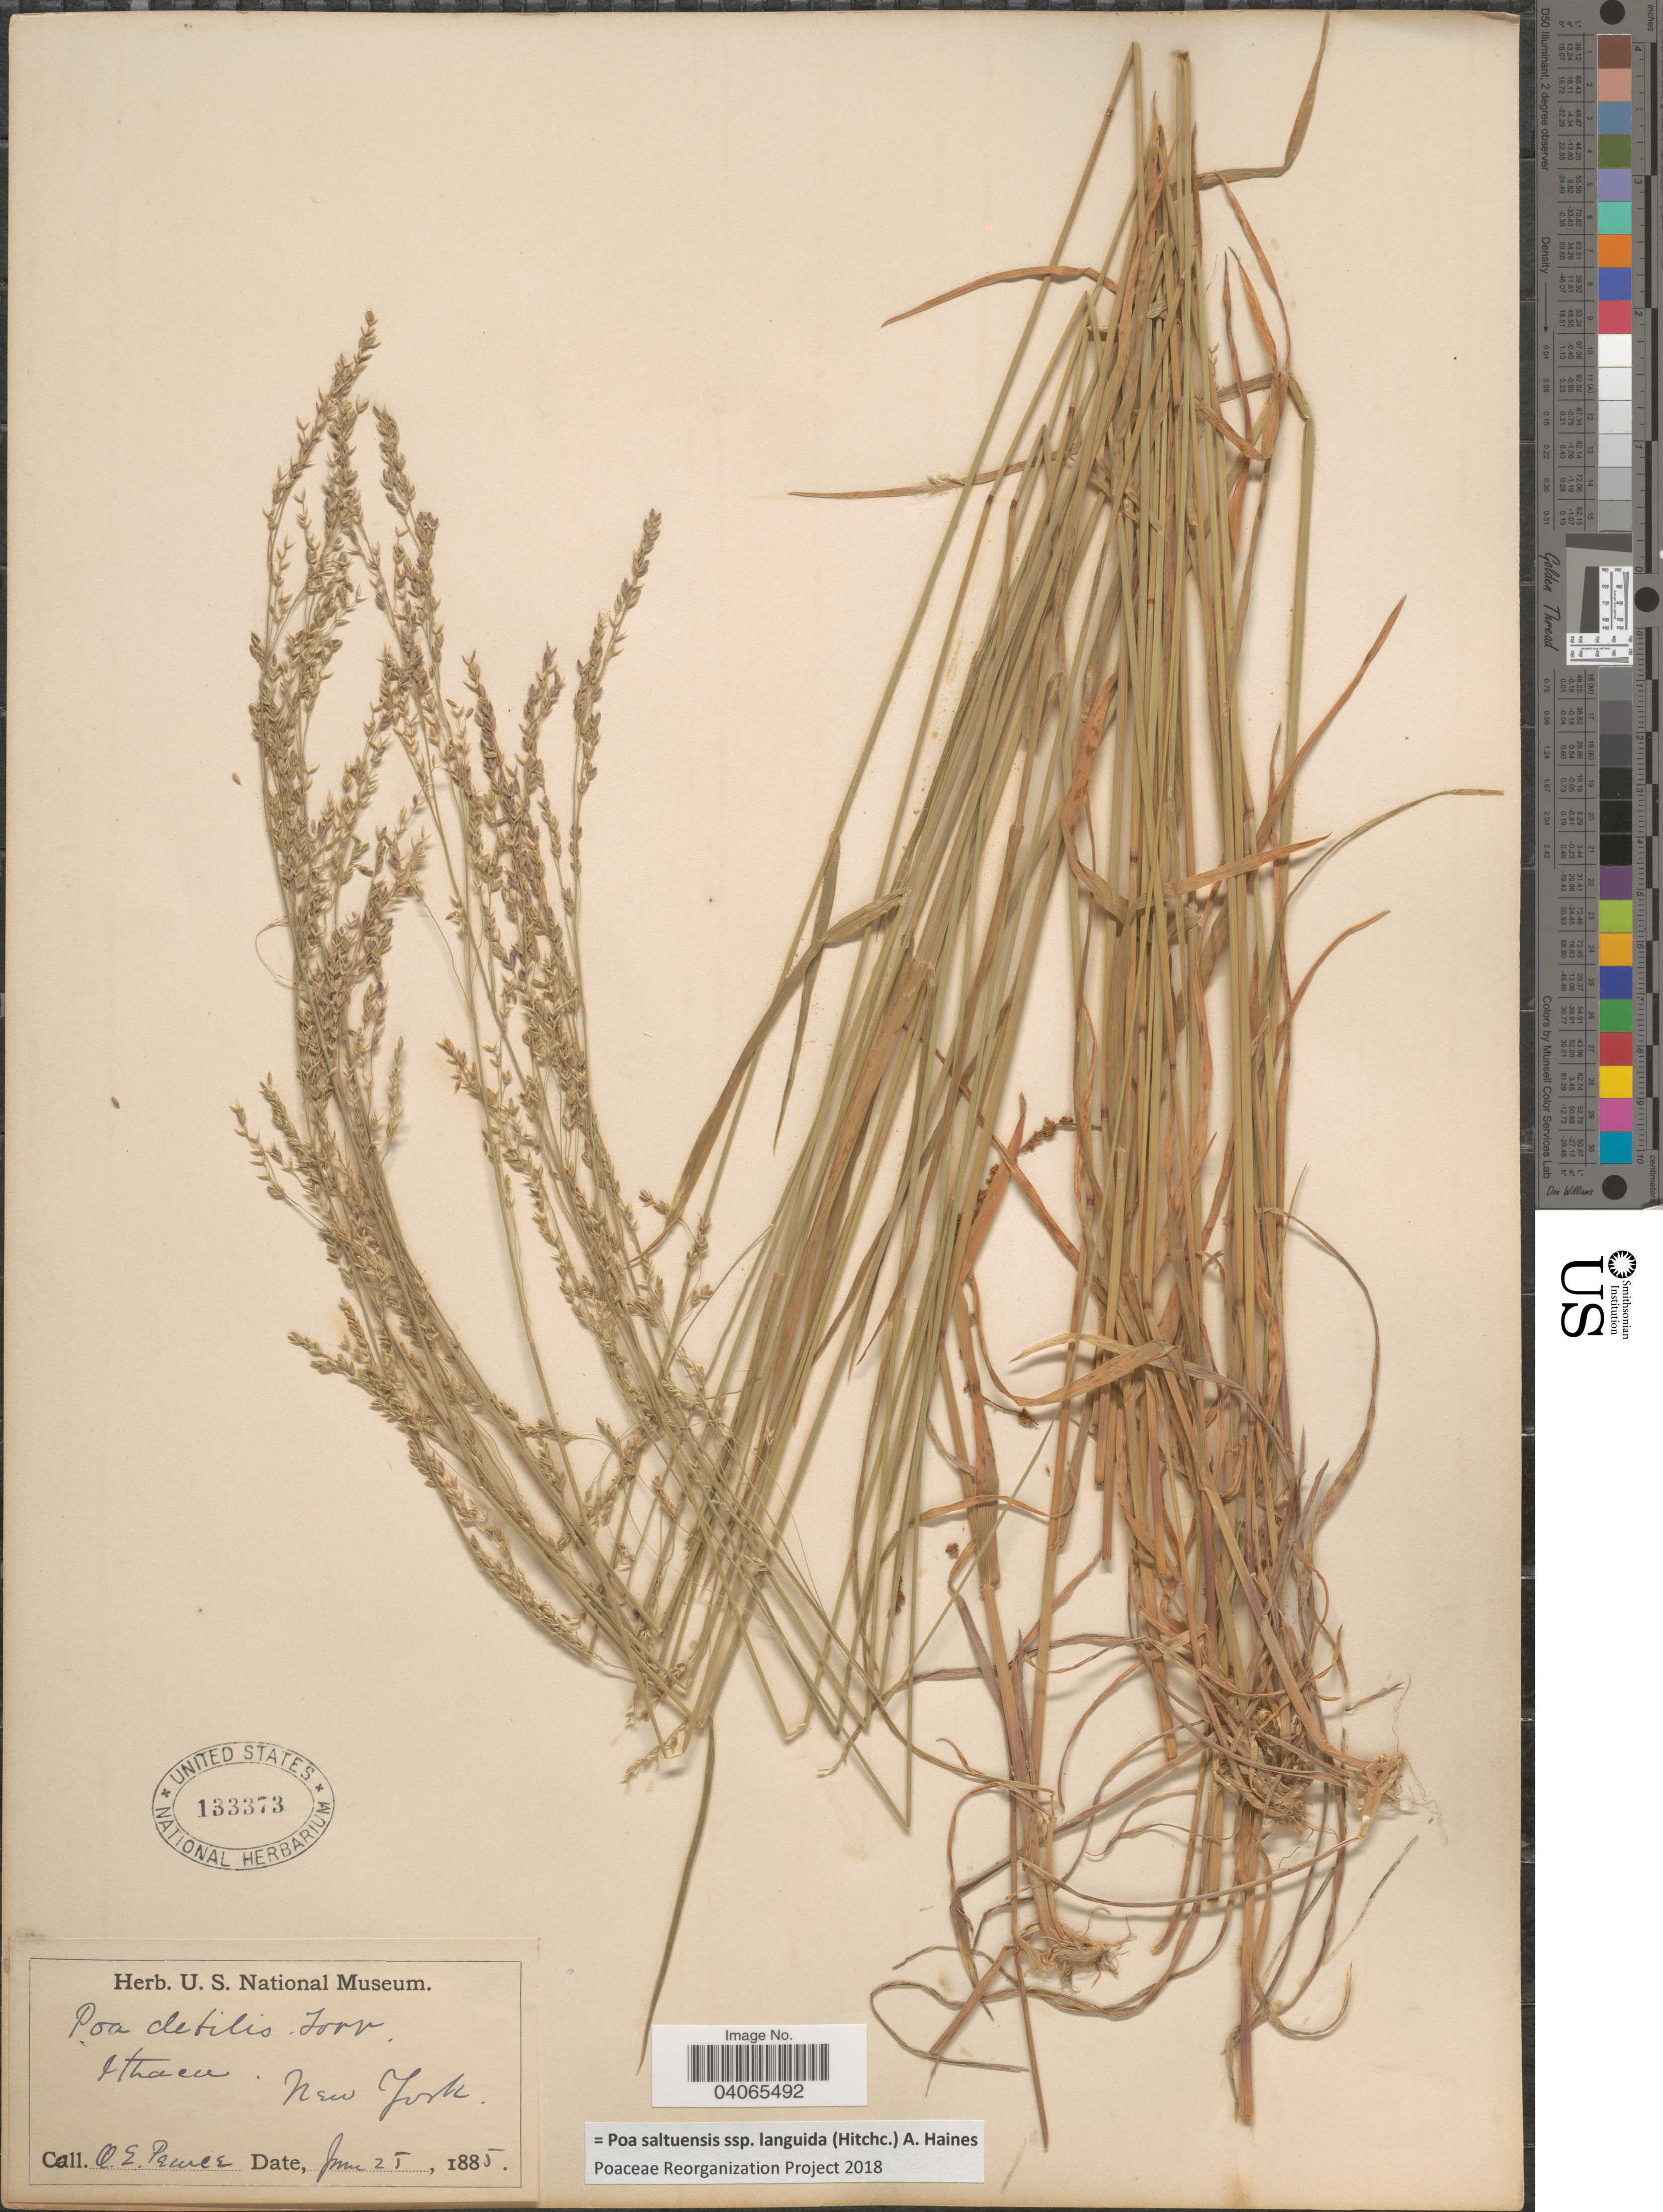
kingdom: Plantae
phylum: Tracheophyta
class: Liliopsida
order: Poales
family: Poaceae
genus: Poa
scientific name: Poa saltuensis subsp. languida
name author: (Hitchc.) A. Haines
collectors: O. E. Pearce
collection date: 1885-06-25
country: United States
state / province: New York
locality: Ithaca.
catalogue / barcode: US 133373